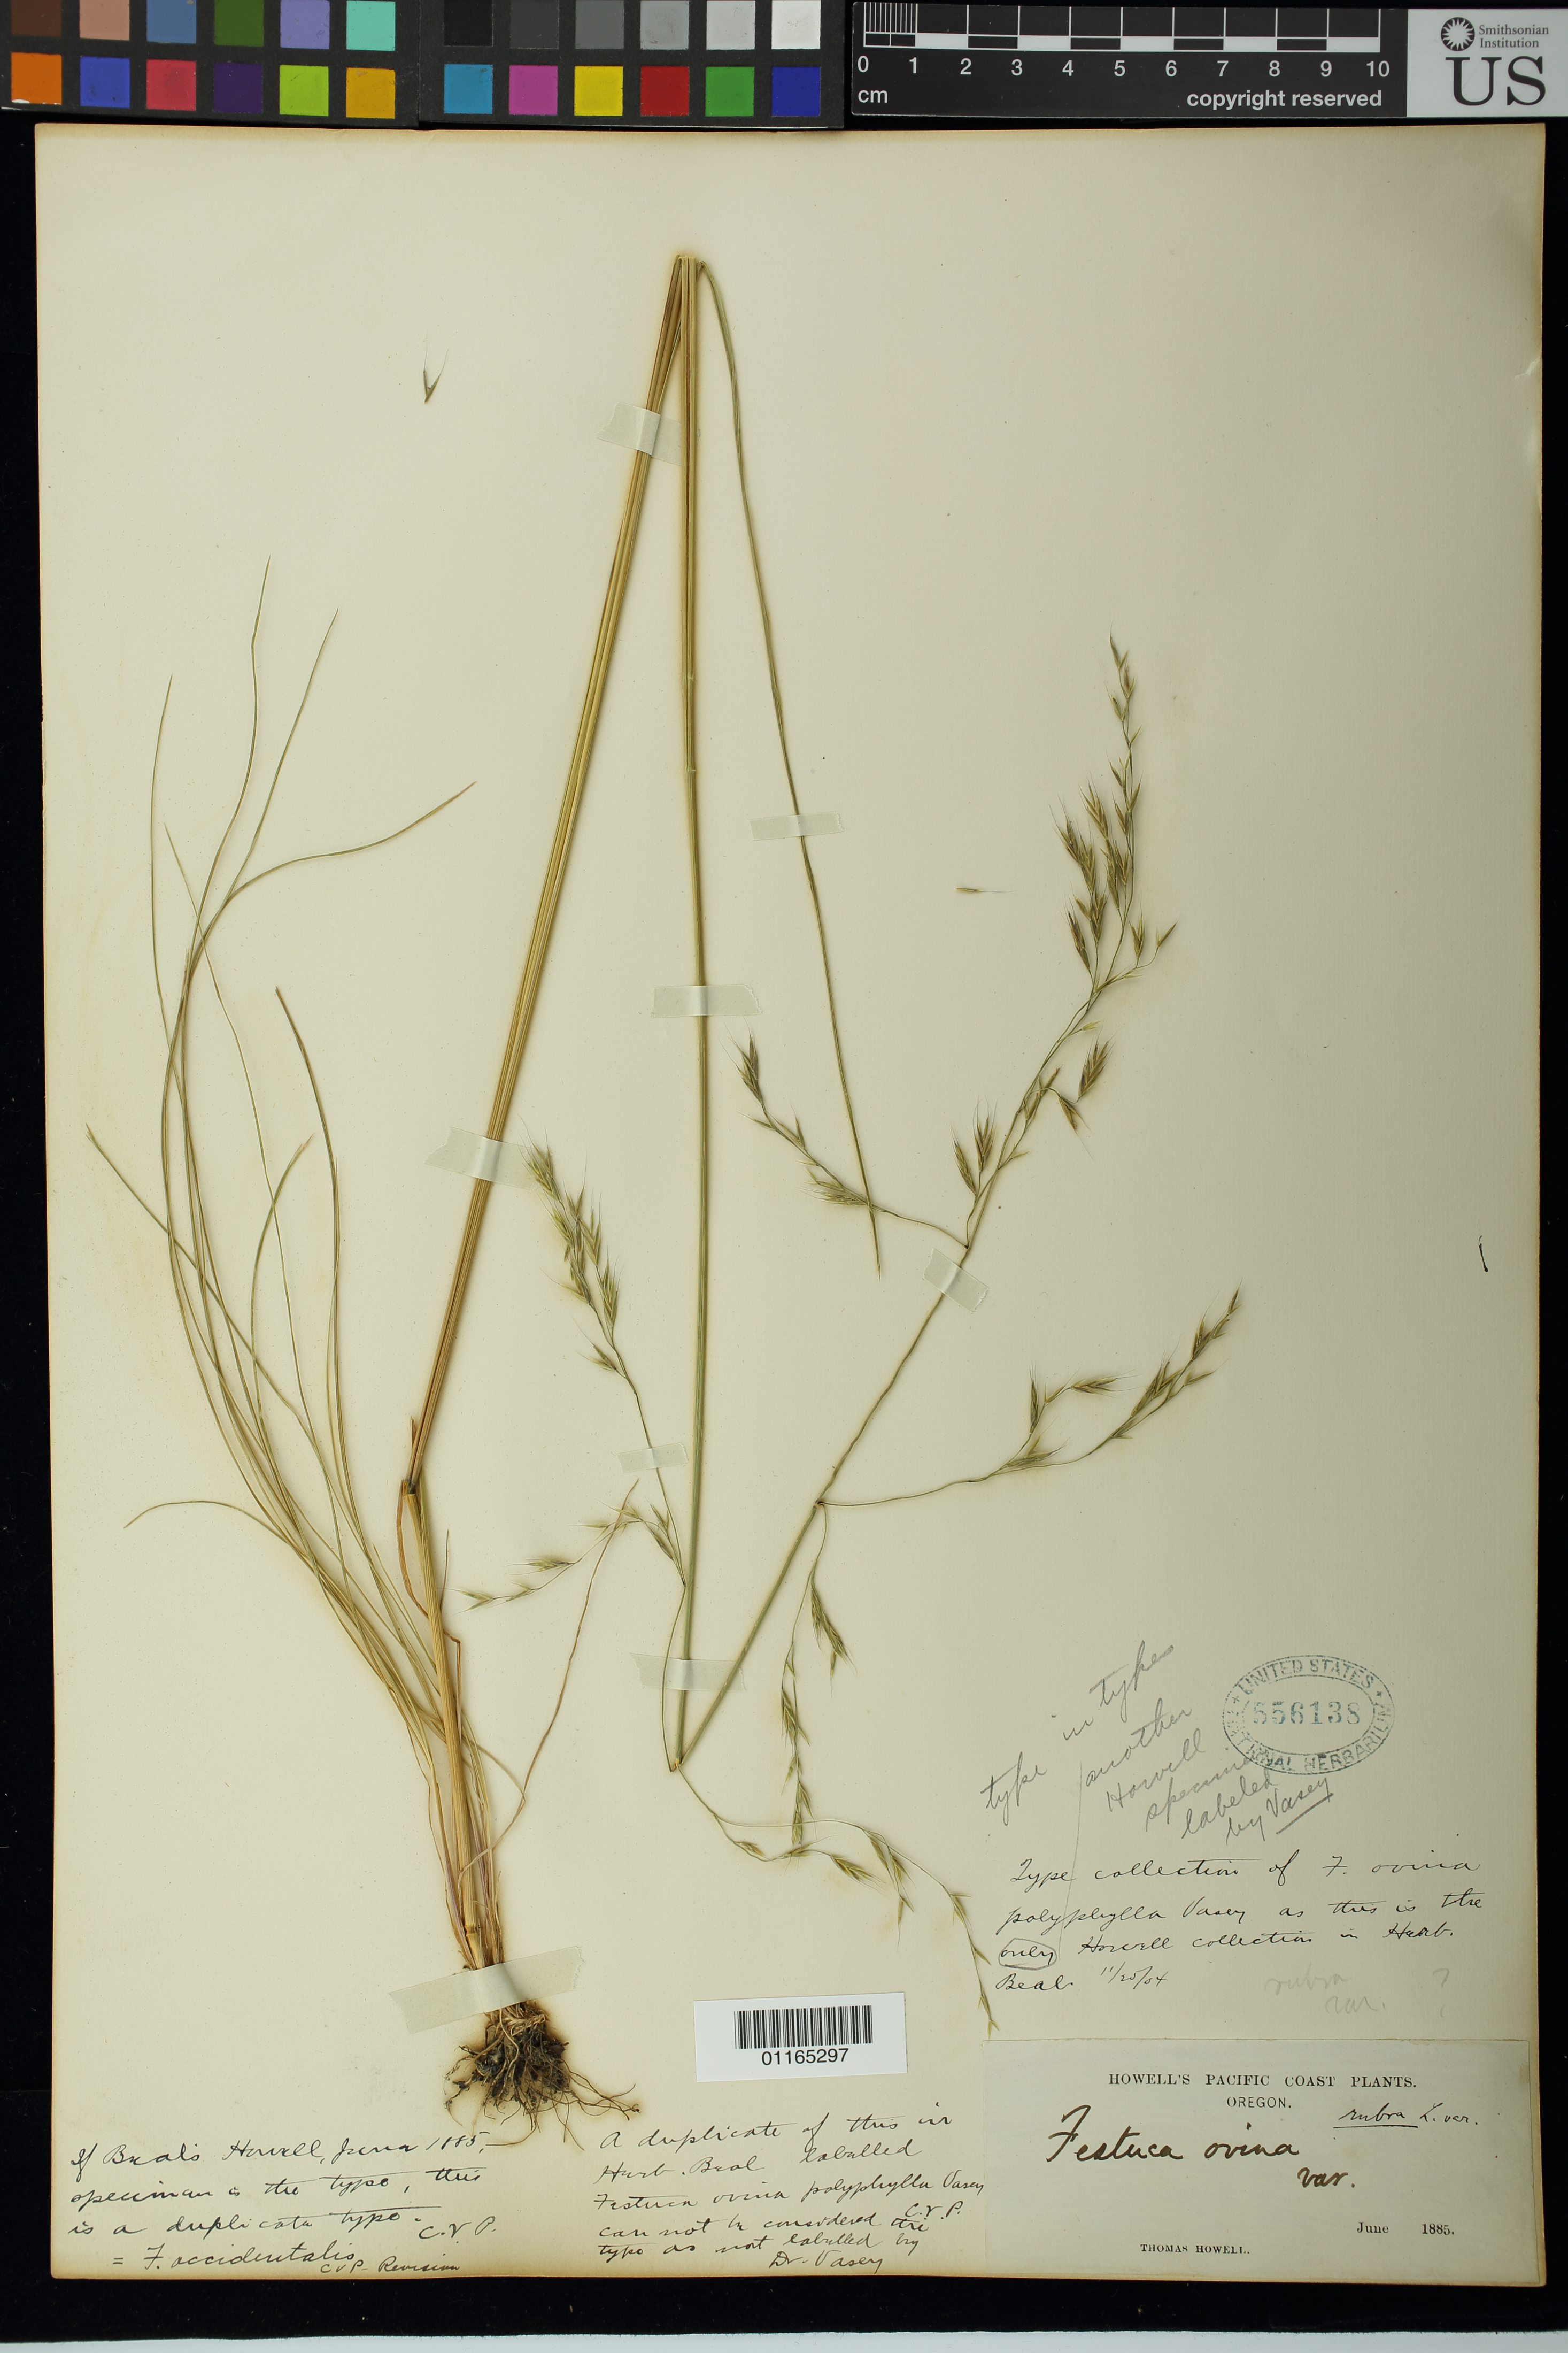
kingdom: Plantae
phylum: Tracheophyta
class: Liliopsida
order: Poales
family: Poaceae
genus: Festuca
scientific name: Festuca ovina var. polyphylla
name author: Vasey ex W.J. Beal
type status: Syntype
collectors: T. J. Howell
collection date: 1885-06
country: United States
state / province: Oregon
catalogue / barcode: US 556138